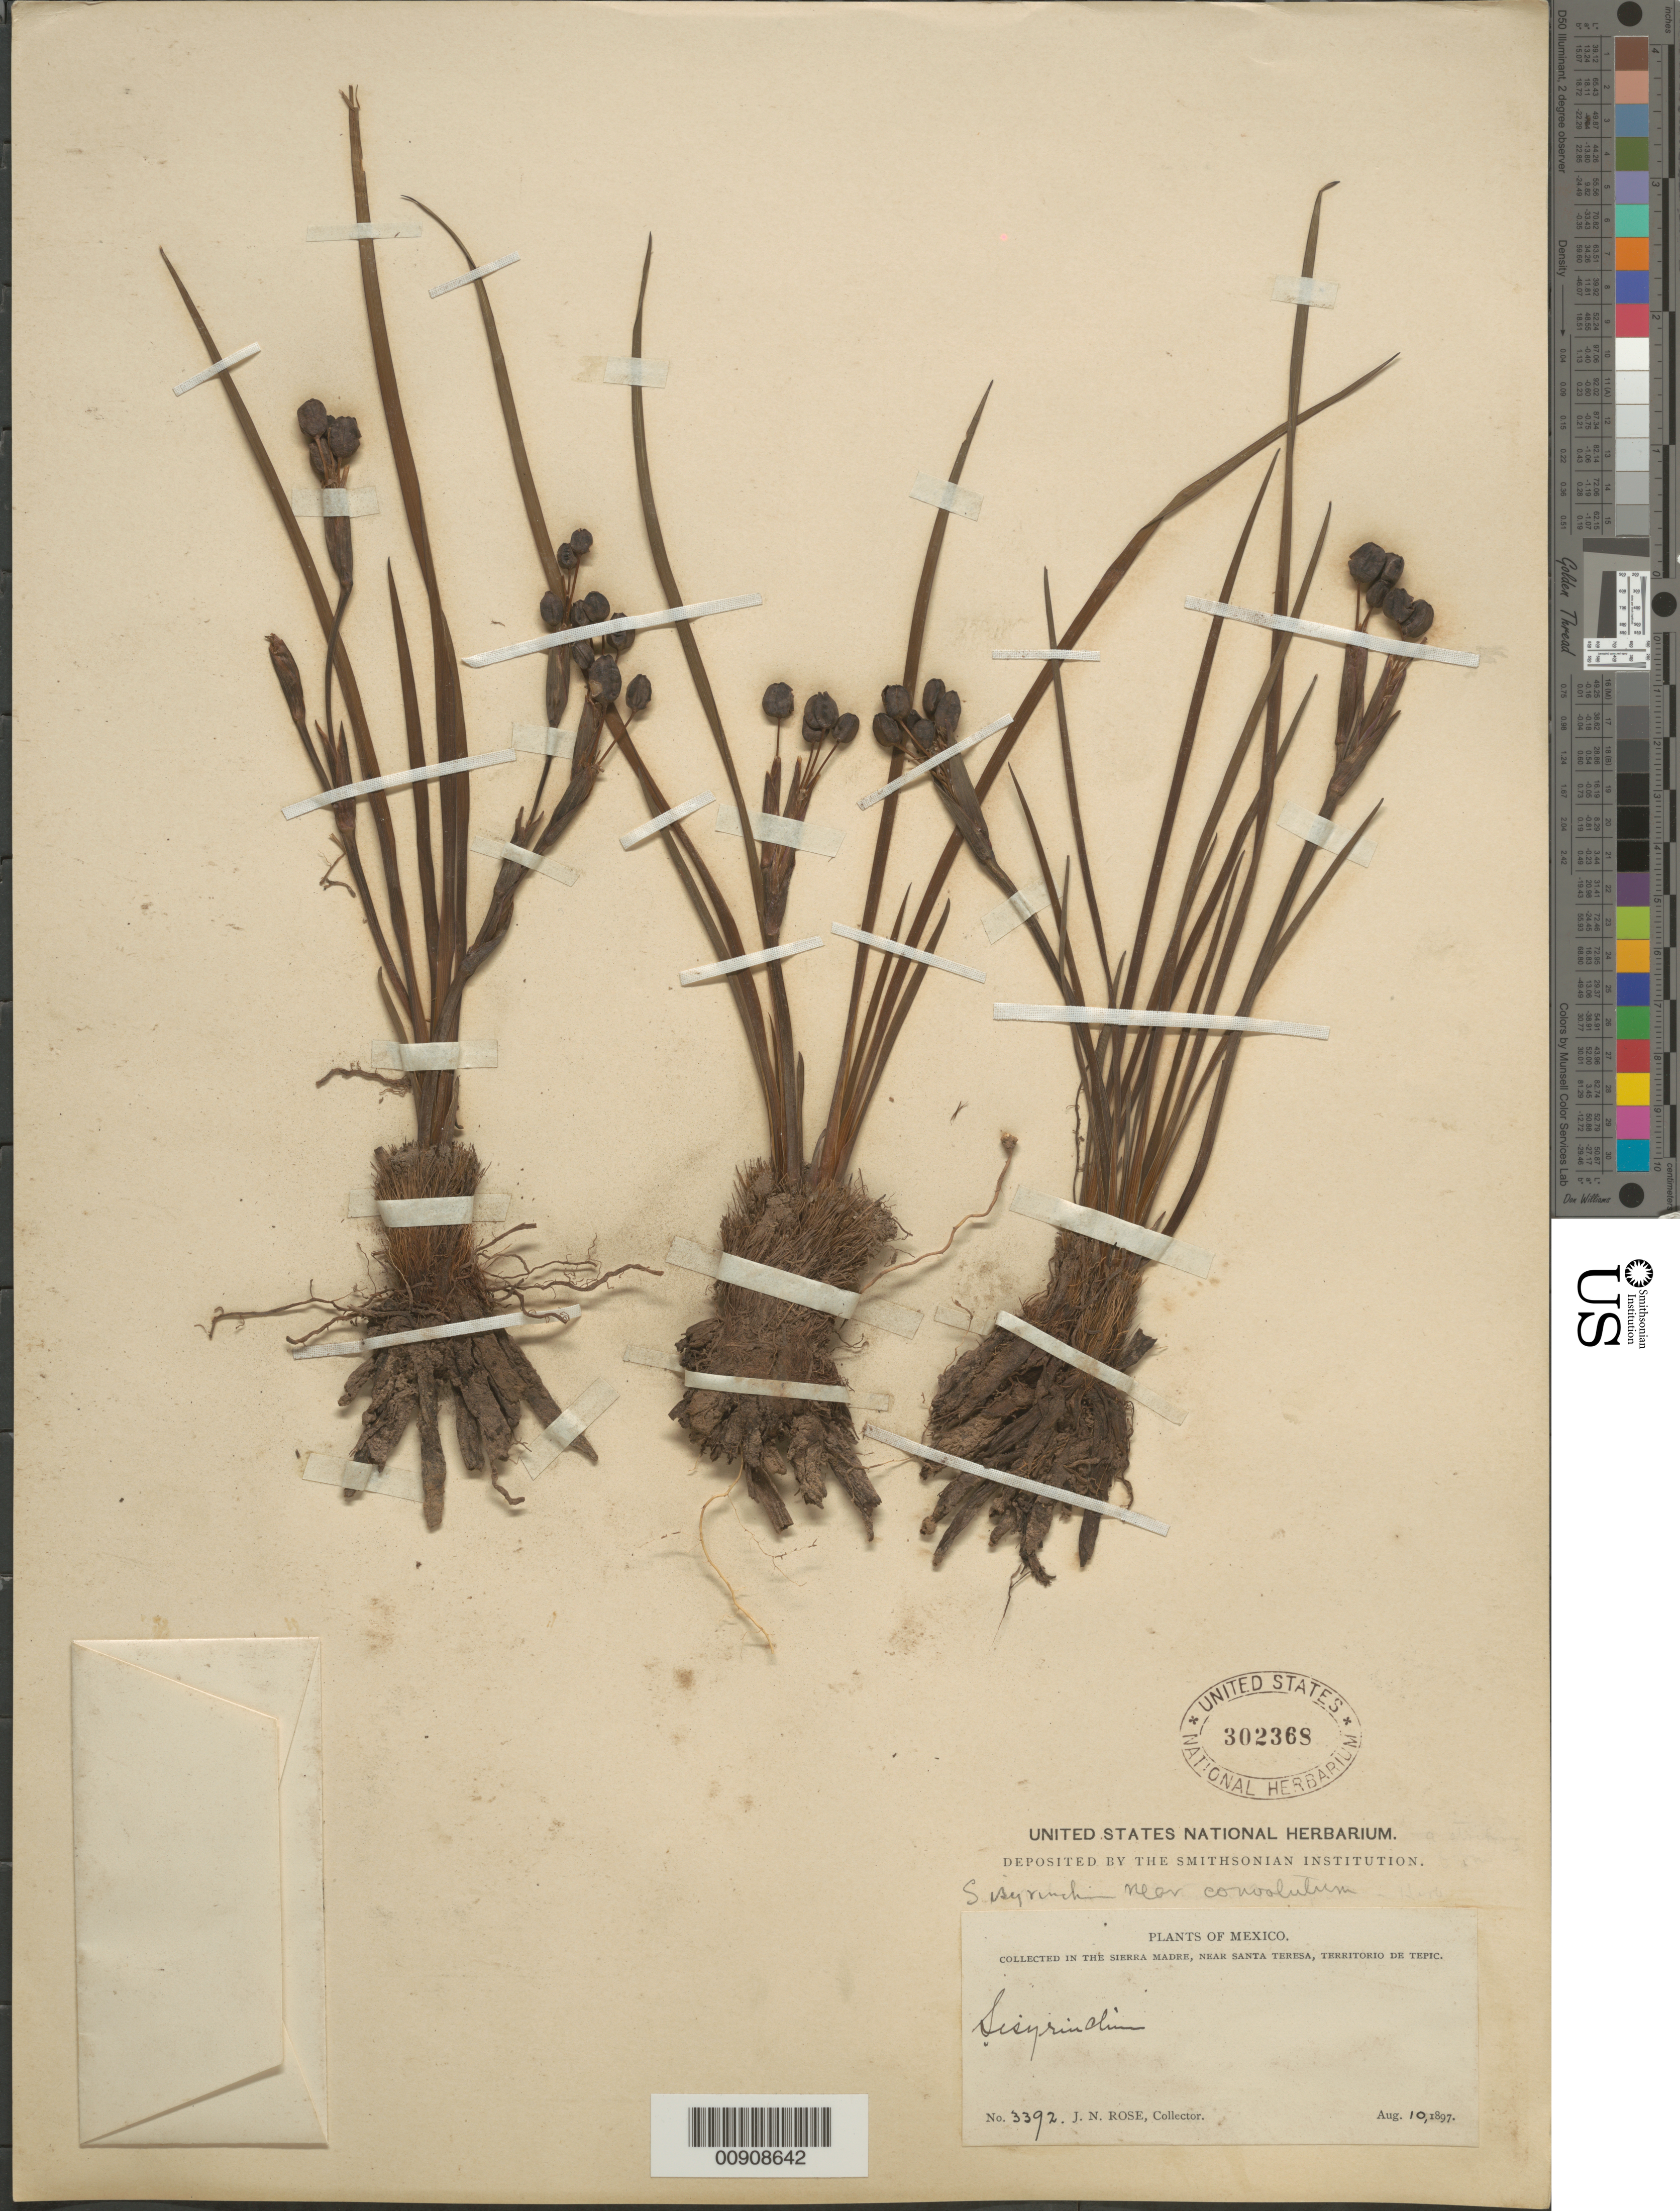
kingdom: Plantae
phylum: Tracheophyta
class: Liliopsida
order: Asparagales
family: Iridaceae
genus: Sisyrinchium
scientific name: Sisyrinchium convolutum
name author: Nocca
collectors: J. N. Rose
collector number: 3392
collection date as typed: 10 Aug 1897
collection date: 1897-08-10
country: Mexico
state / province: Nayarit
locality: In the Sierra Madre, near Santa Teresa, Territorio de Tepic.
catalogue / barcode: US 302368